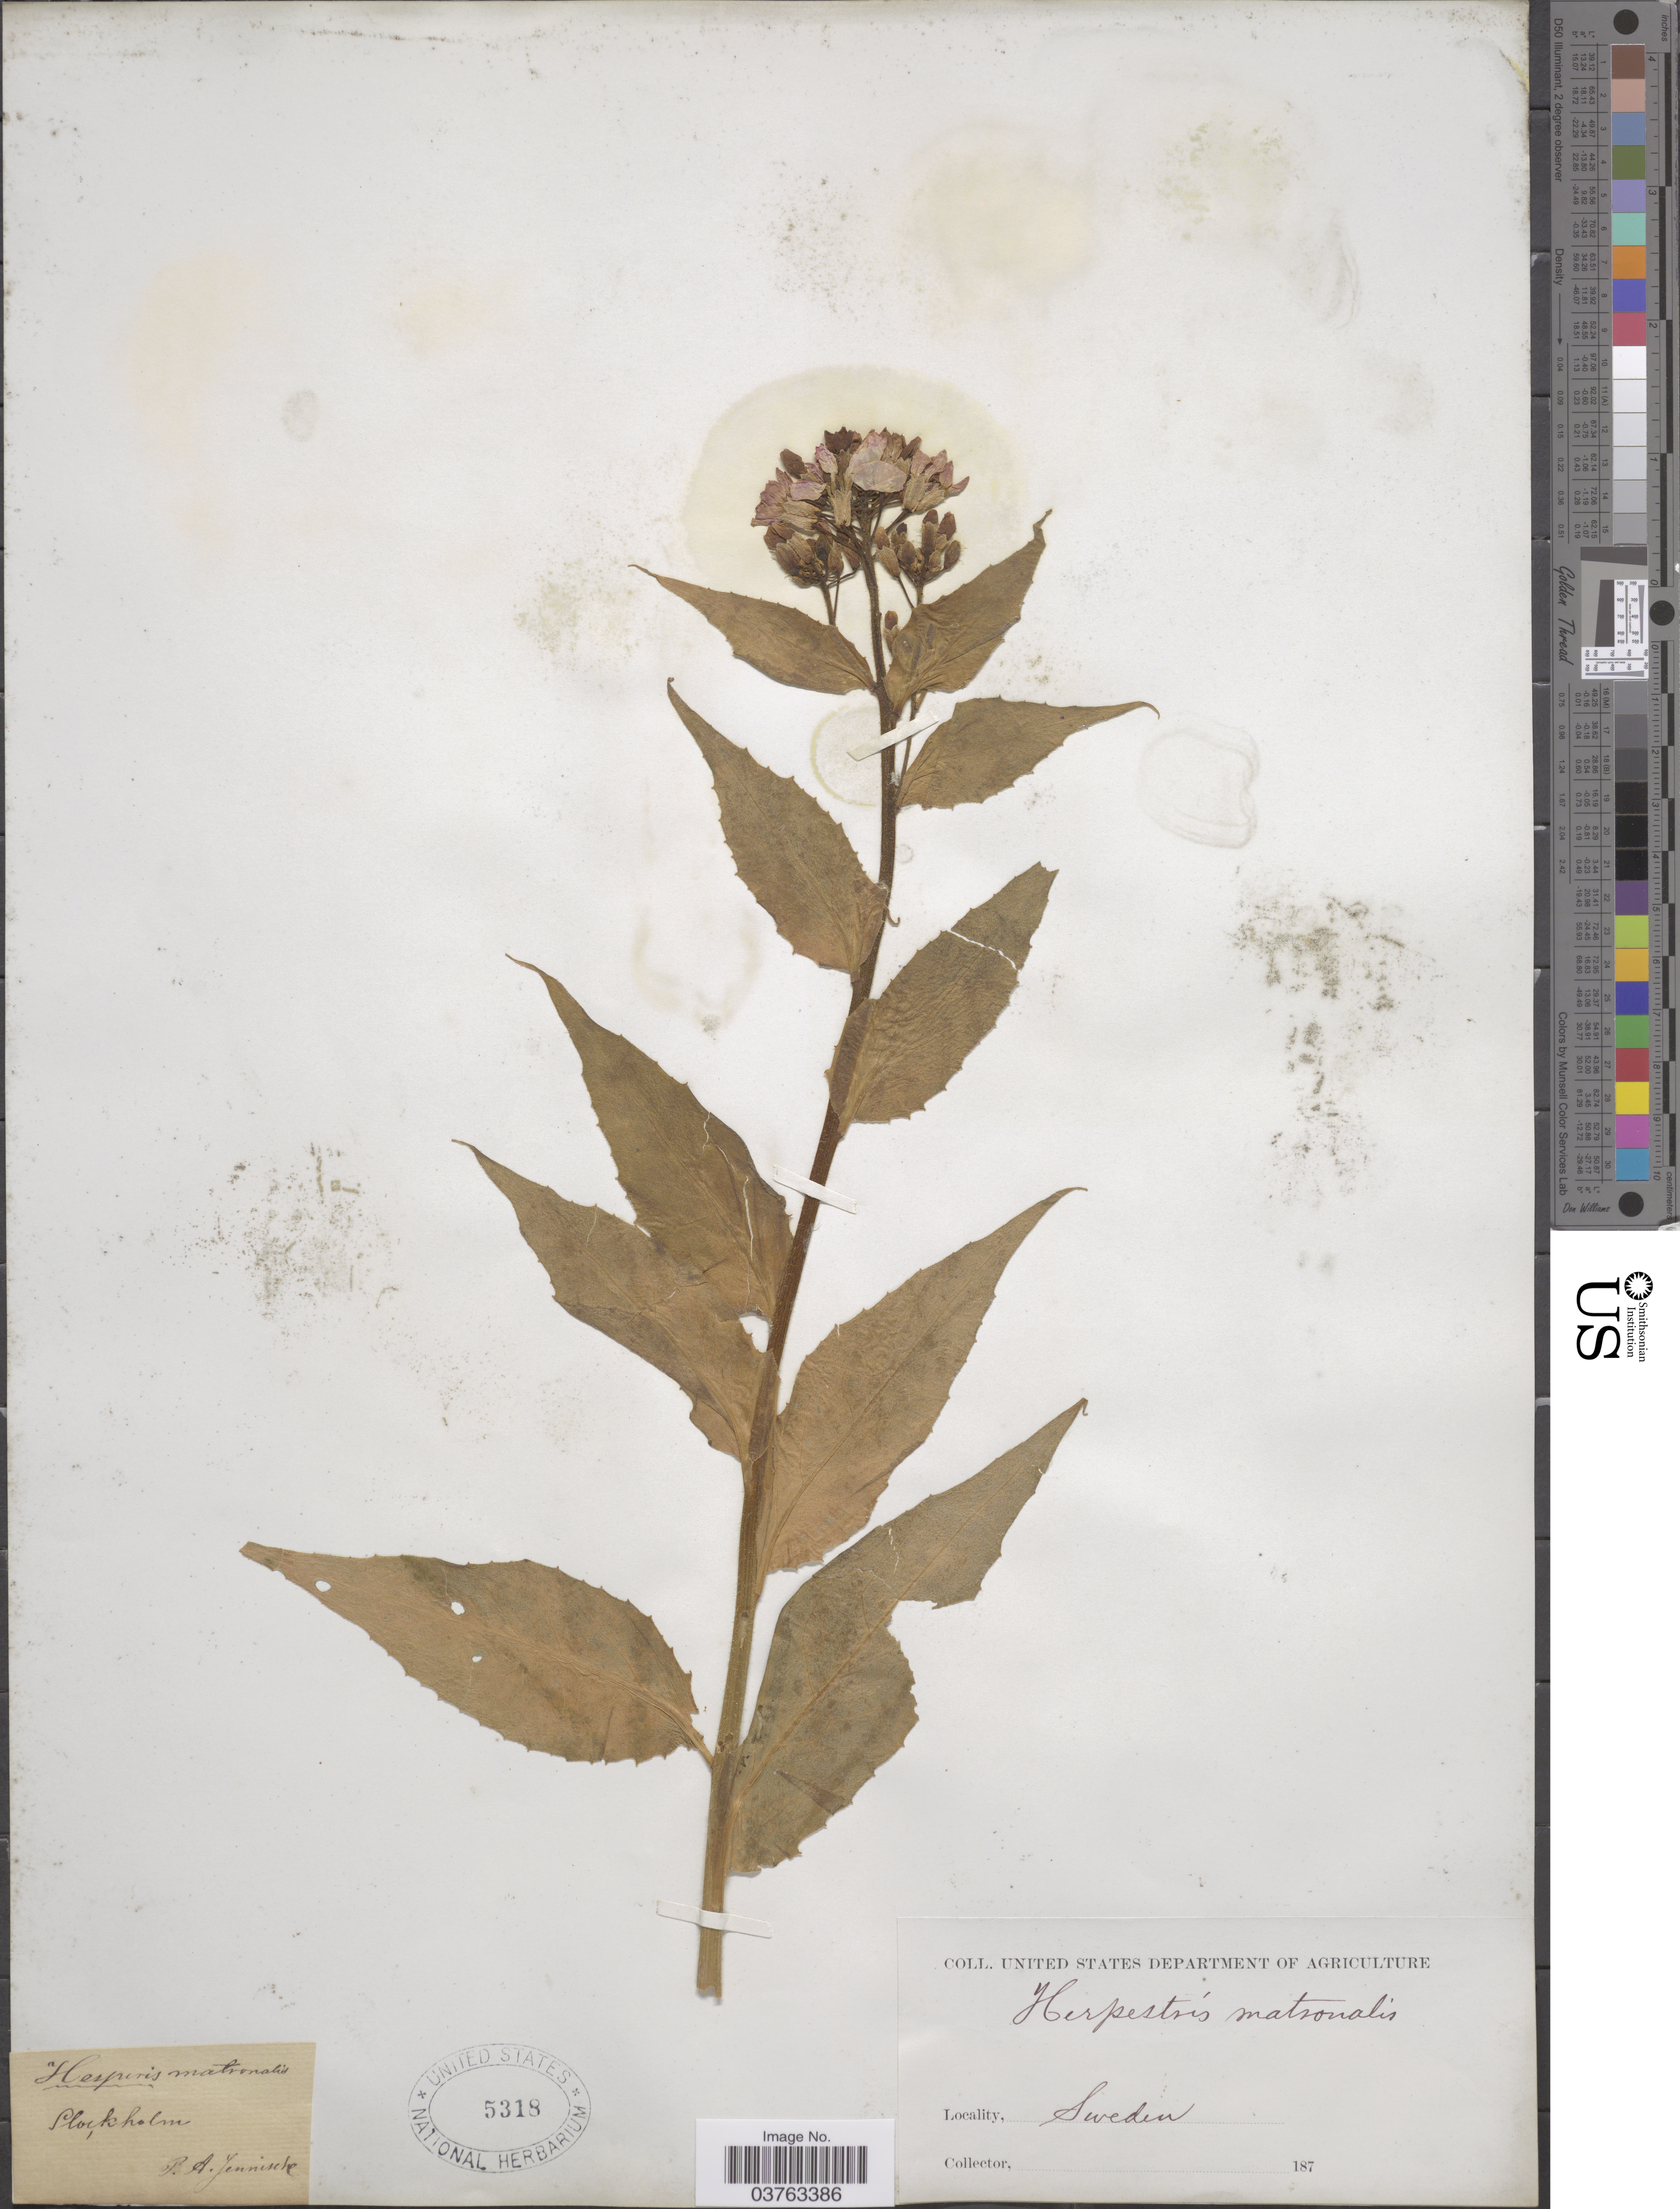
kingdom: Plantae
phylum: Tracheophyta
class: Magnoliopsida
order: Brassicales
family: Brassicaceae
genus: Hesperis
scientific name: Hesperis matronalis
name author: L.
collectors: P. Jennische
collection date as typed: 187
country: Sweden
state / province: Stockholm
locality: Stockholm.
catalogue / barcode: US 5318